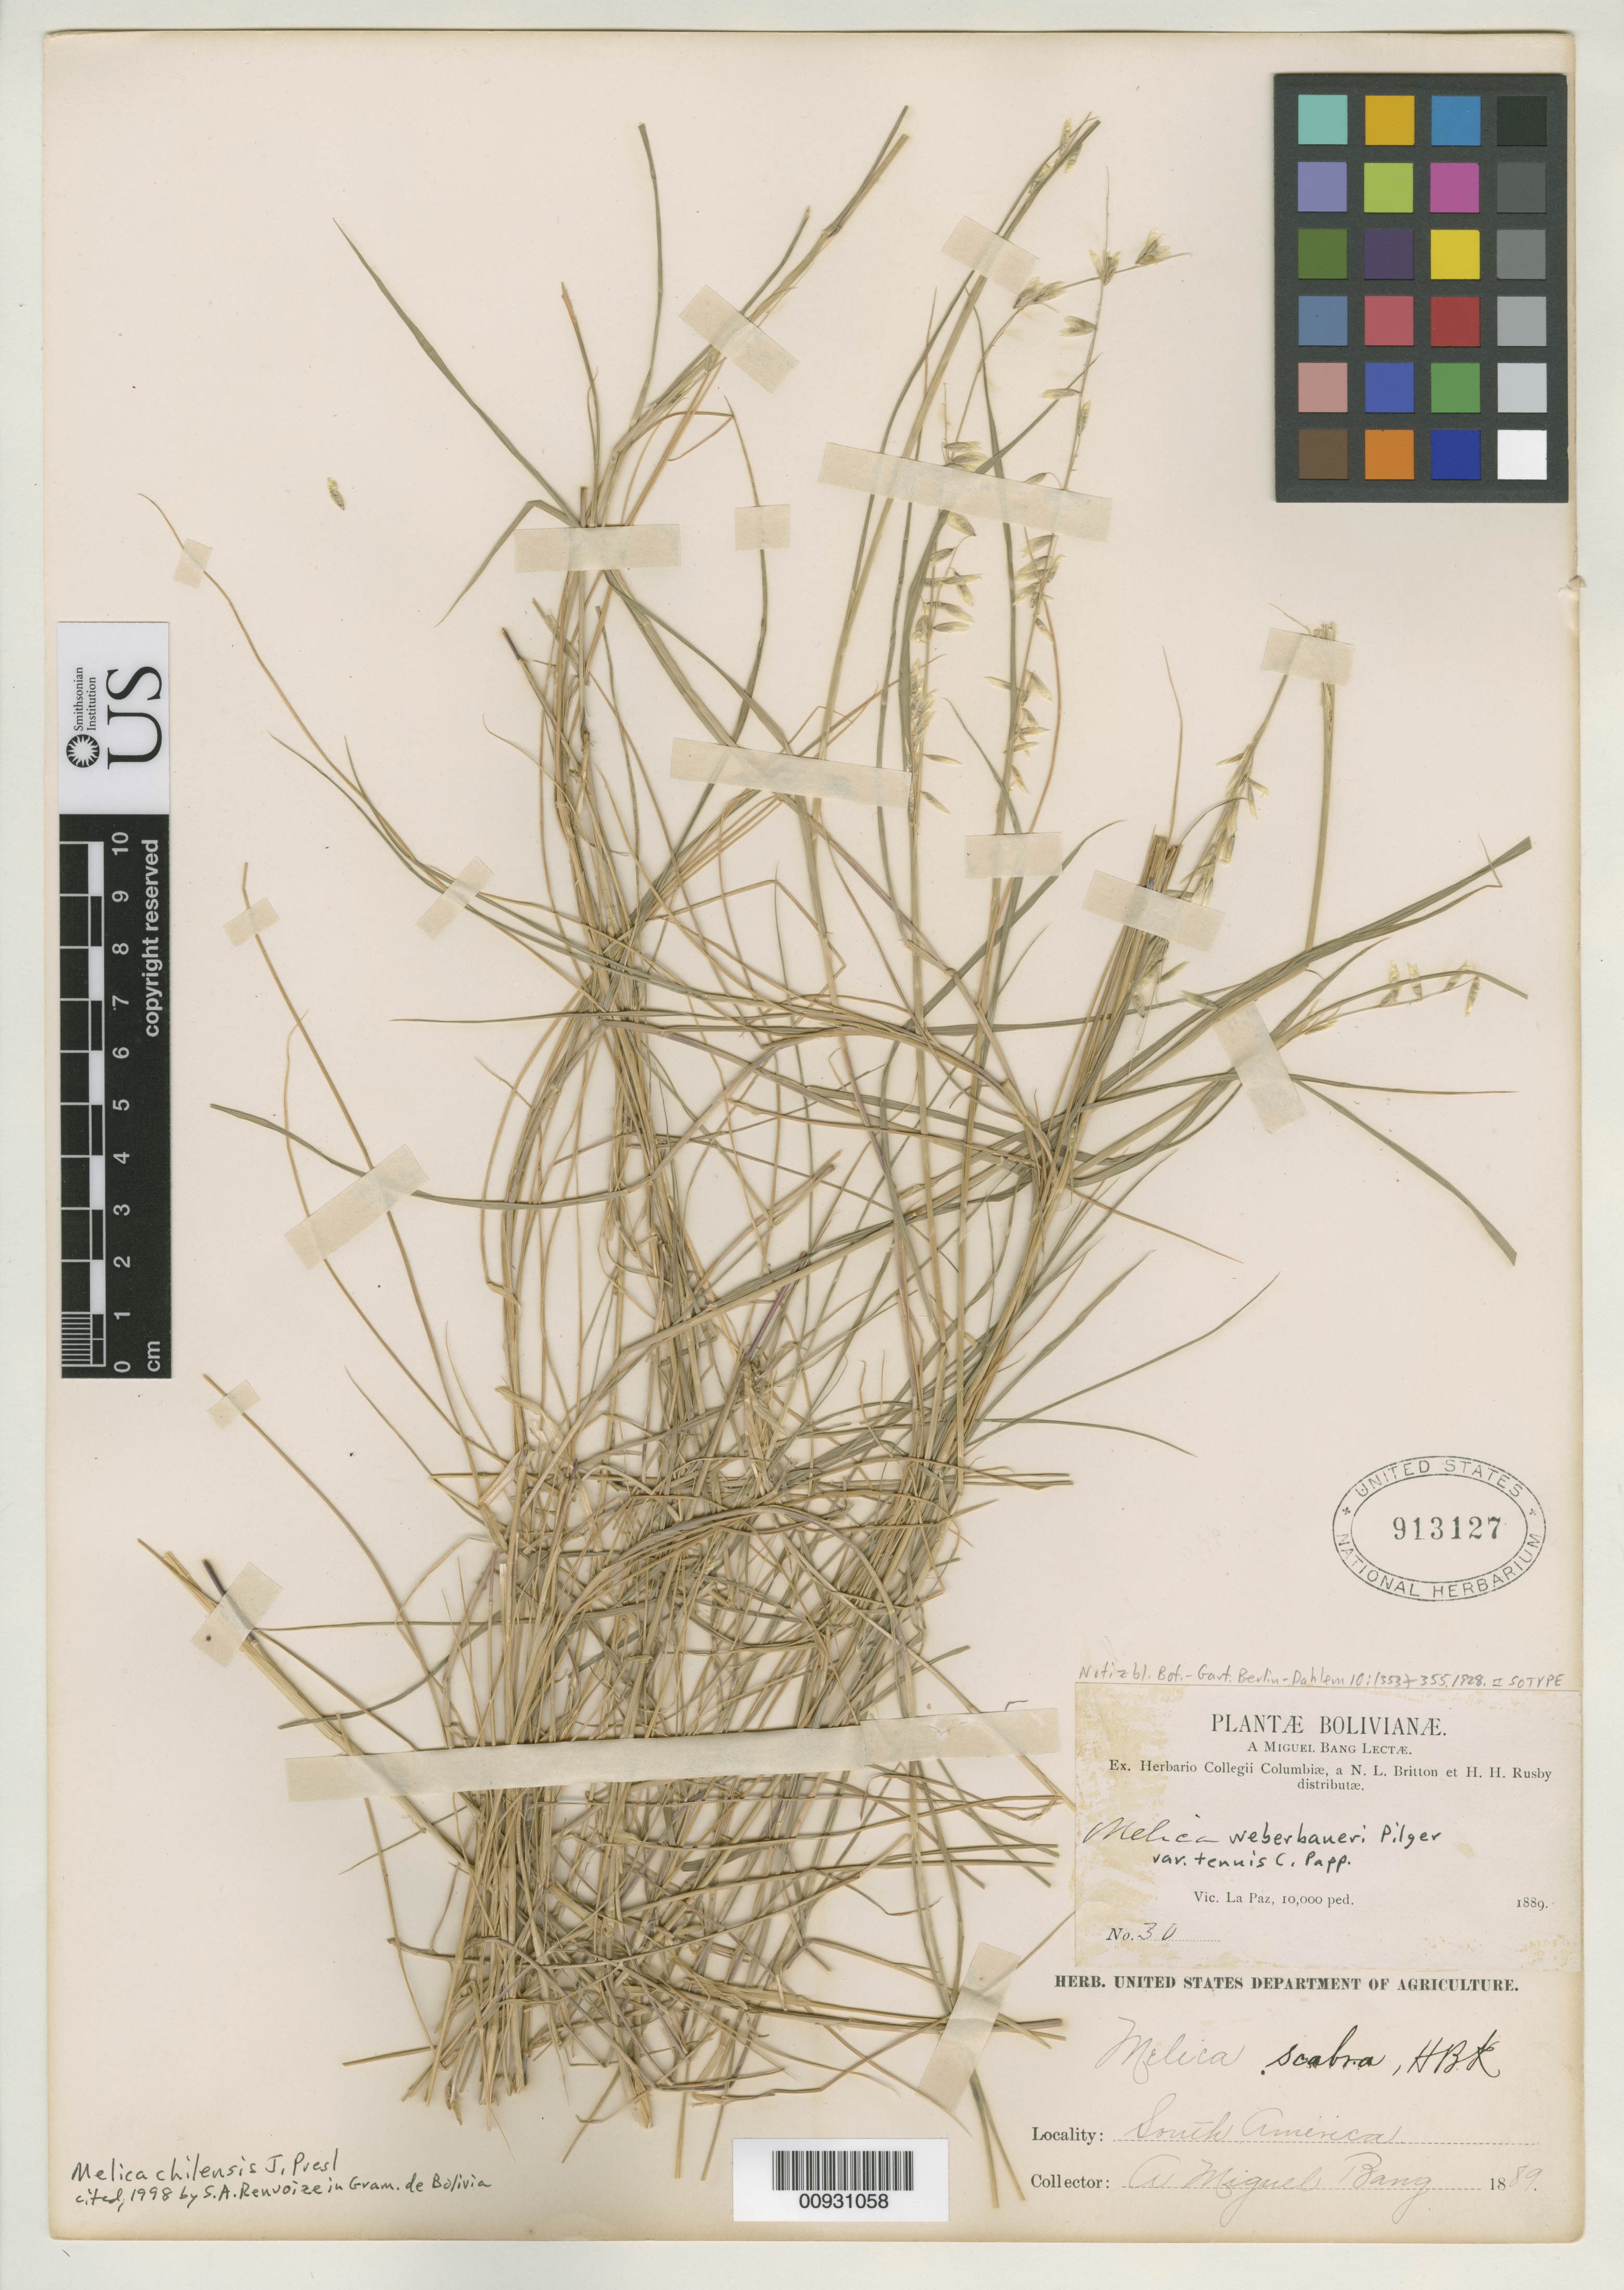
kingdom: Plantae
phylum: Tracheophyta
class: Liliopsida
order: Poales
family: Poaceae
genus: Melica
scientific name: Melica weberbaueri var. tenuis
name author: Papp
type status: Isotype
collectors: M. Bang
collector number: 30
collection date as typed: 1889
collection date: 1889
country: Bolivia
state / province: La Paz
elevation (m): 3048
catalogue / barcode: US 913127